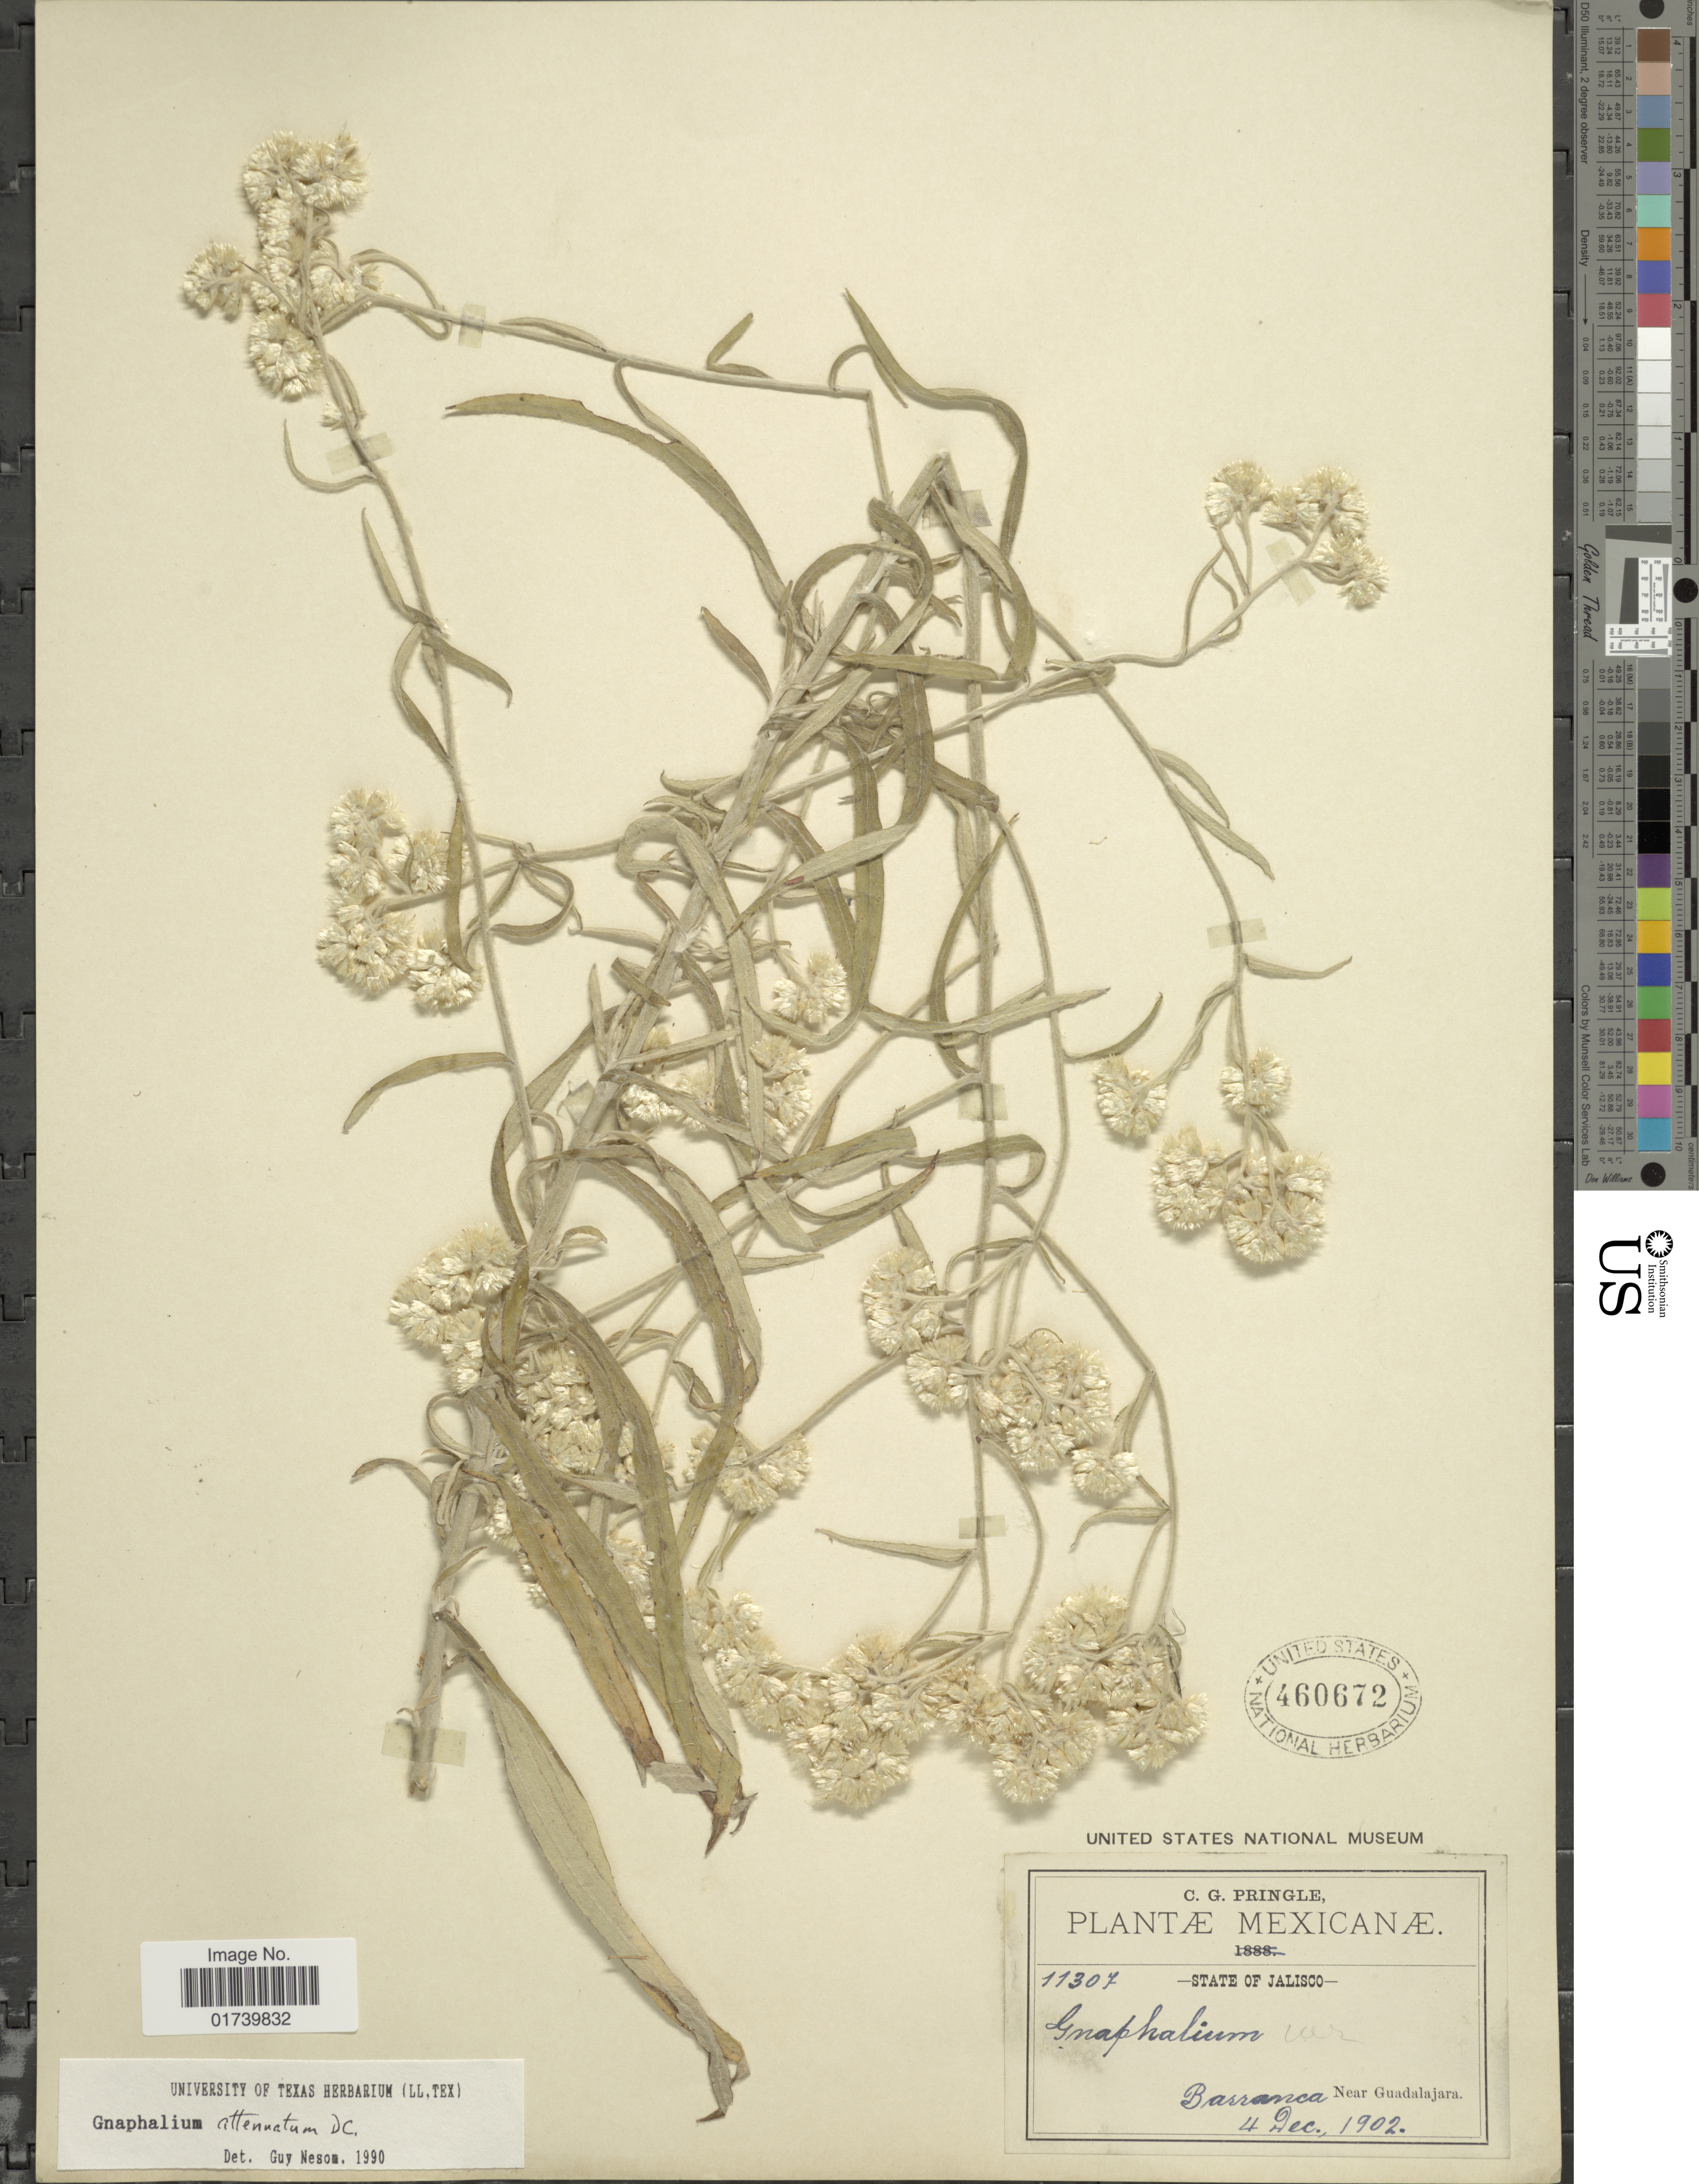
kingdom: Plantae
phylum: Tracheophyta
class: Magnoliopsida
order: Asterales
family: Asteraceae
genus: Pseudognaphalium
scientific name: Pseudognaphalium attenuatum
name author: (DC.) Anderb.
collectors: C. G. Pringle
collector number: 11307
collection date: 1902-12-04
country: Mexico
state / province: Jalisco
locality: Barranca Near Guadalajara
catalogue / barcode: US 460672